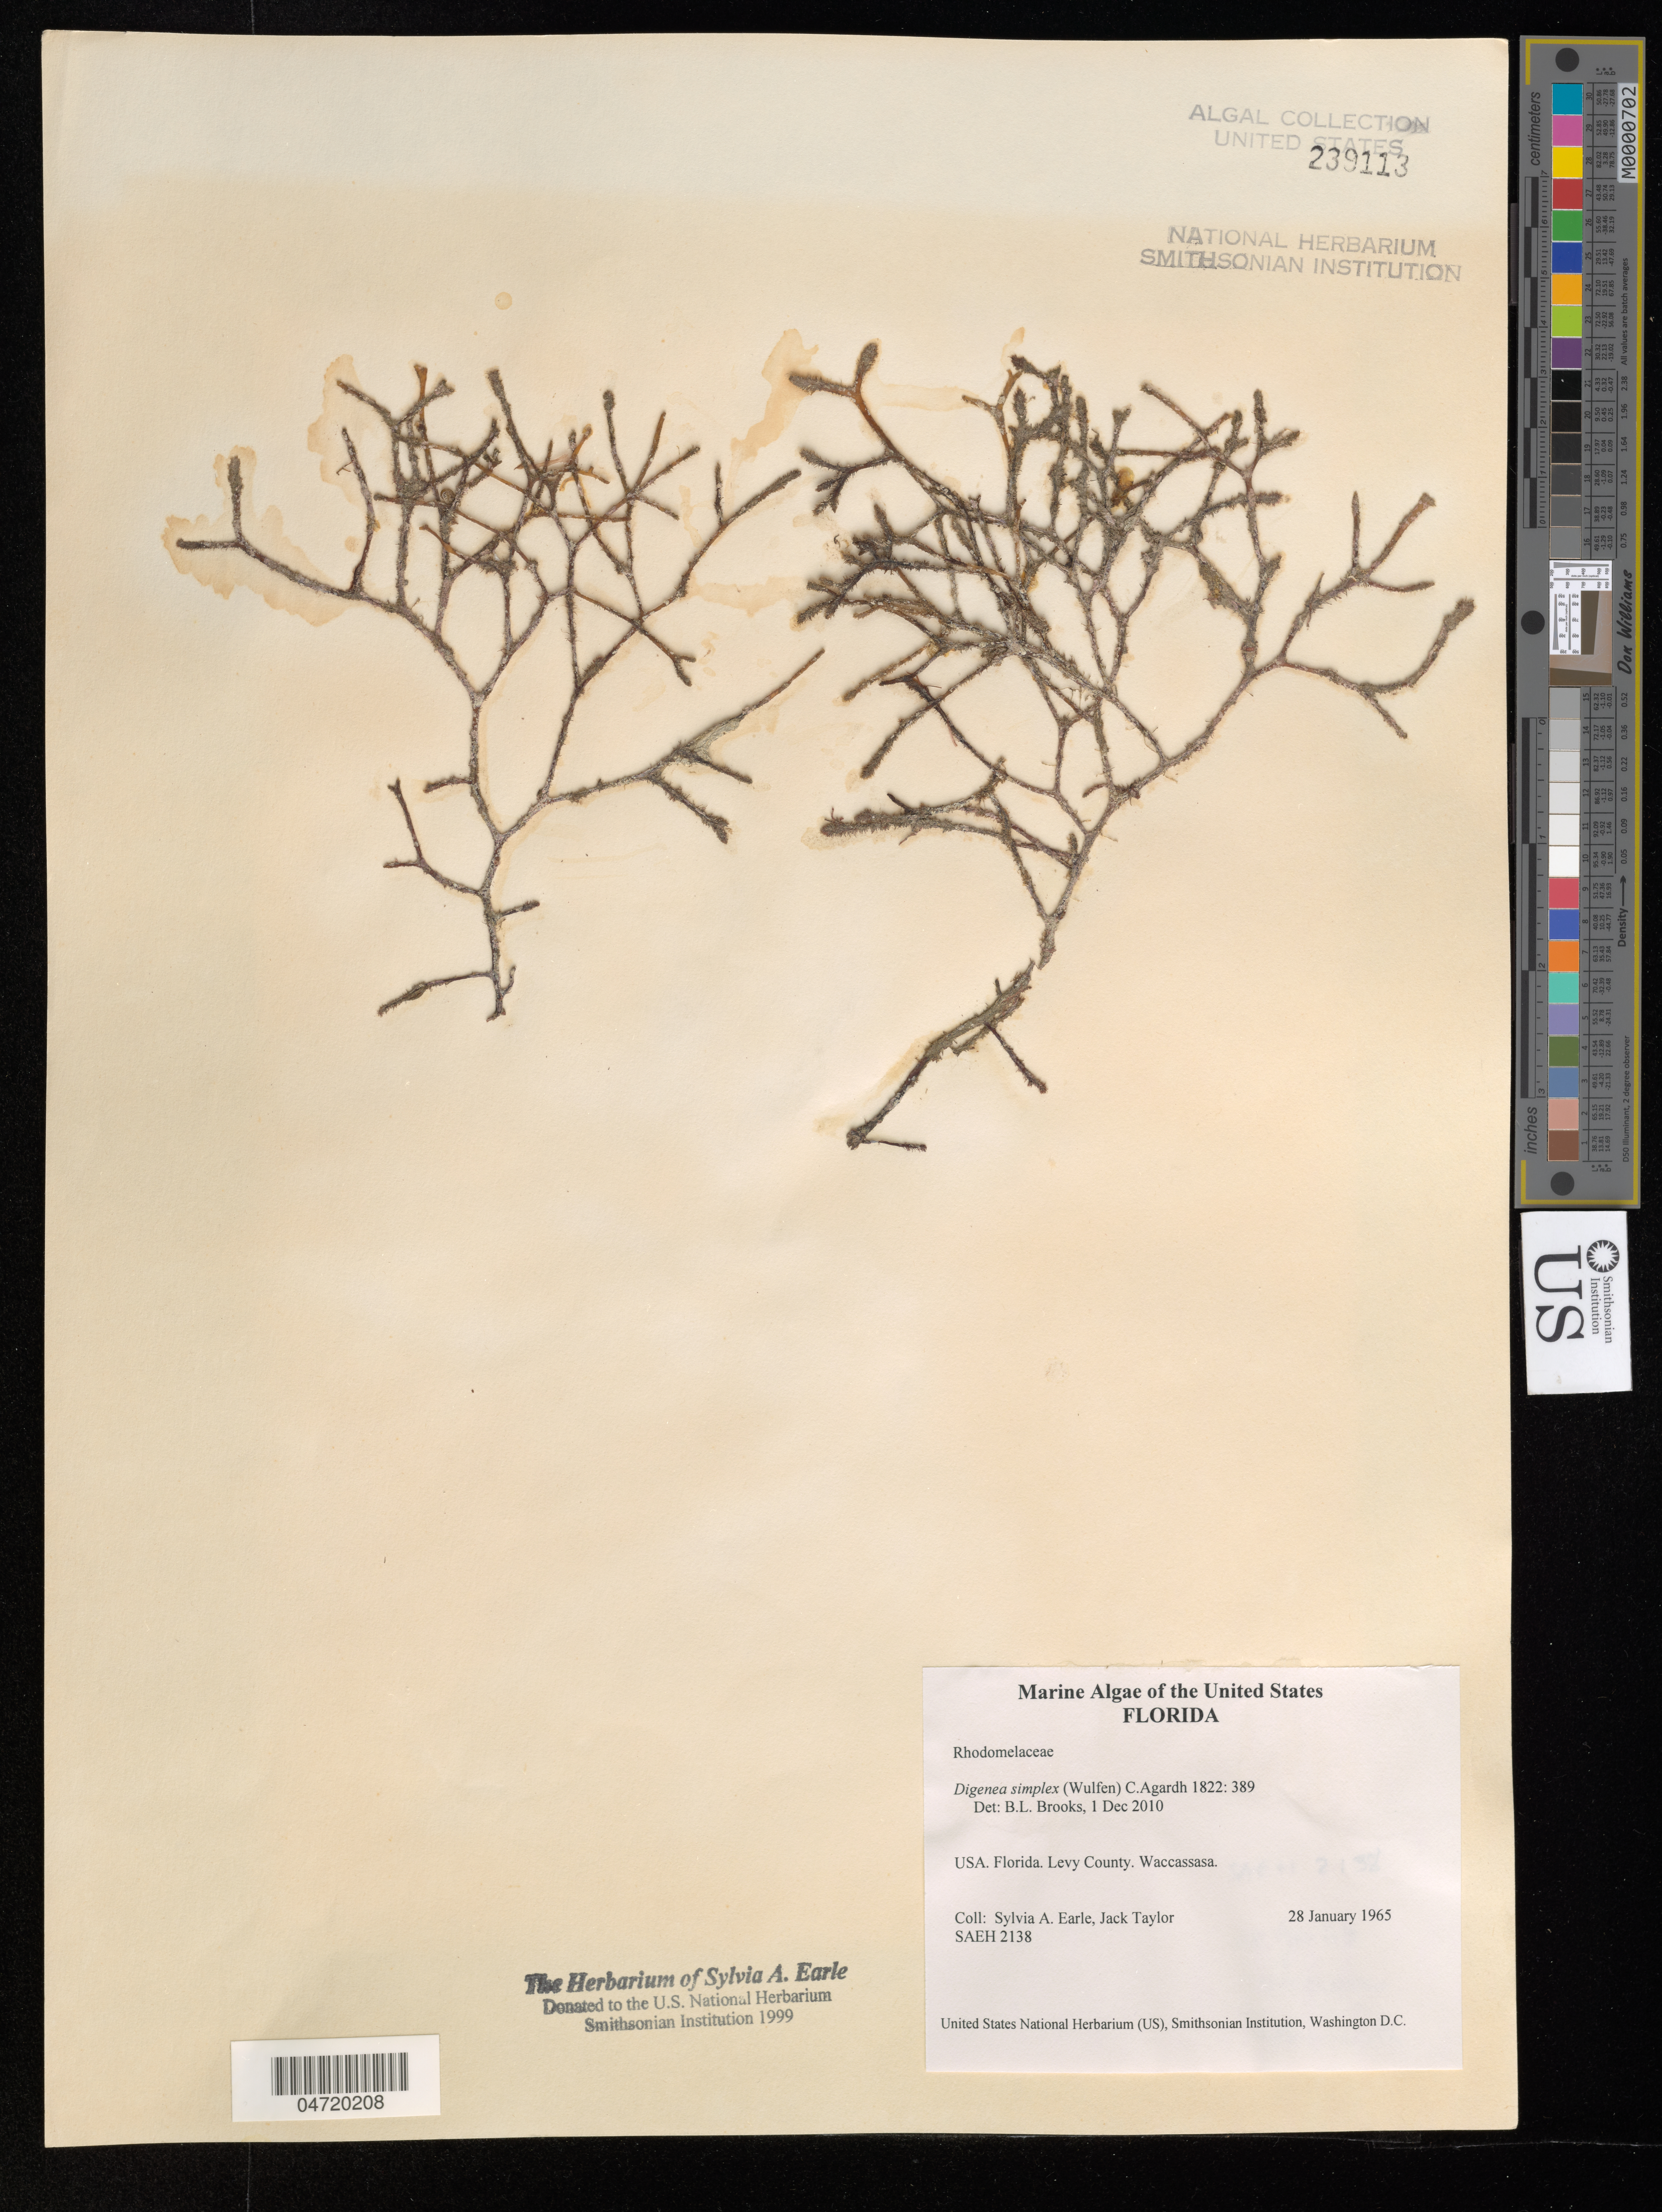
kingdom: Plantae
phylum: Rhodophyta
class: Florideophyceae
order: Ceramiales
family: Rhodomelaceae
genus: Digenea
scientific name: Digenea simplex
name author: (Wulfen) C. Agardh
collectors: S. A. Earle & J. Taylor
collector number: SAEH2138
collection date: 1965-01-28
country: United States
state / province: Florida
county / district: Levy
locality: Levy County. Waccassasa.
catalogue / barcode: US 239113